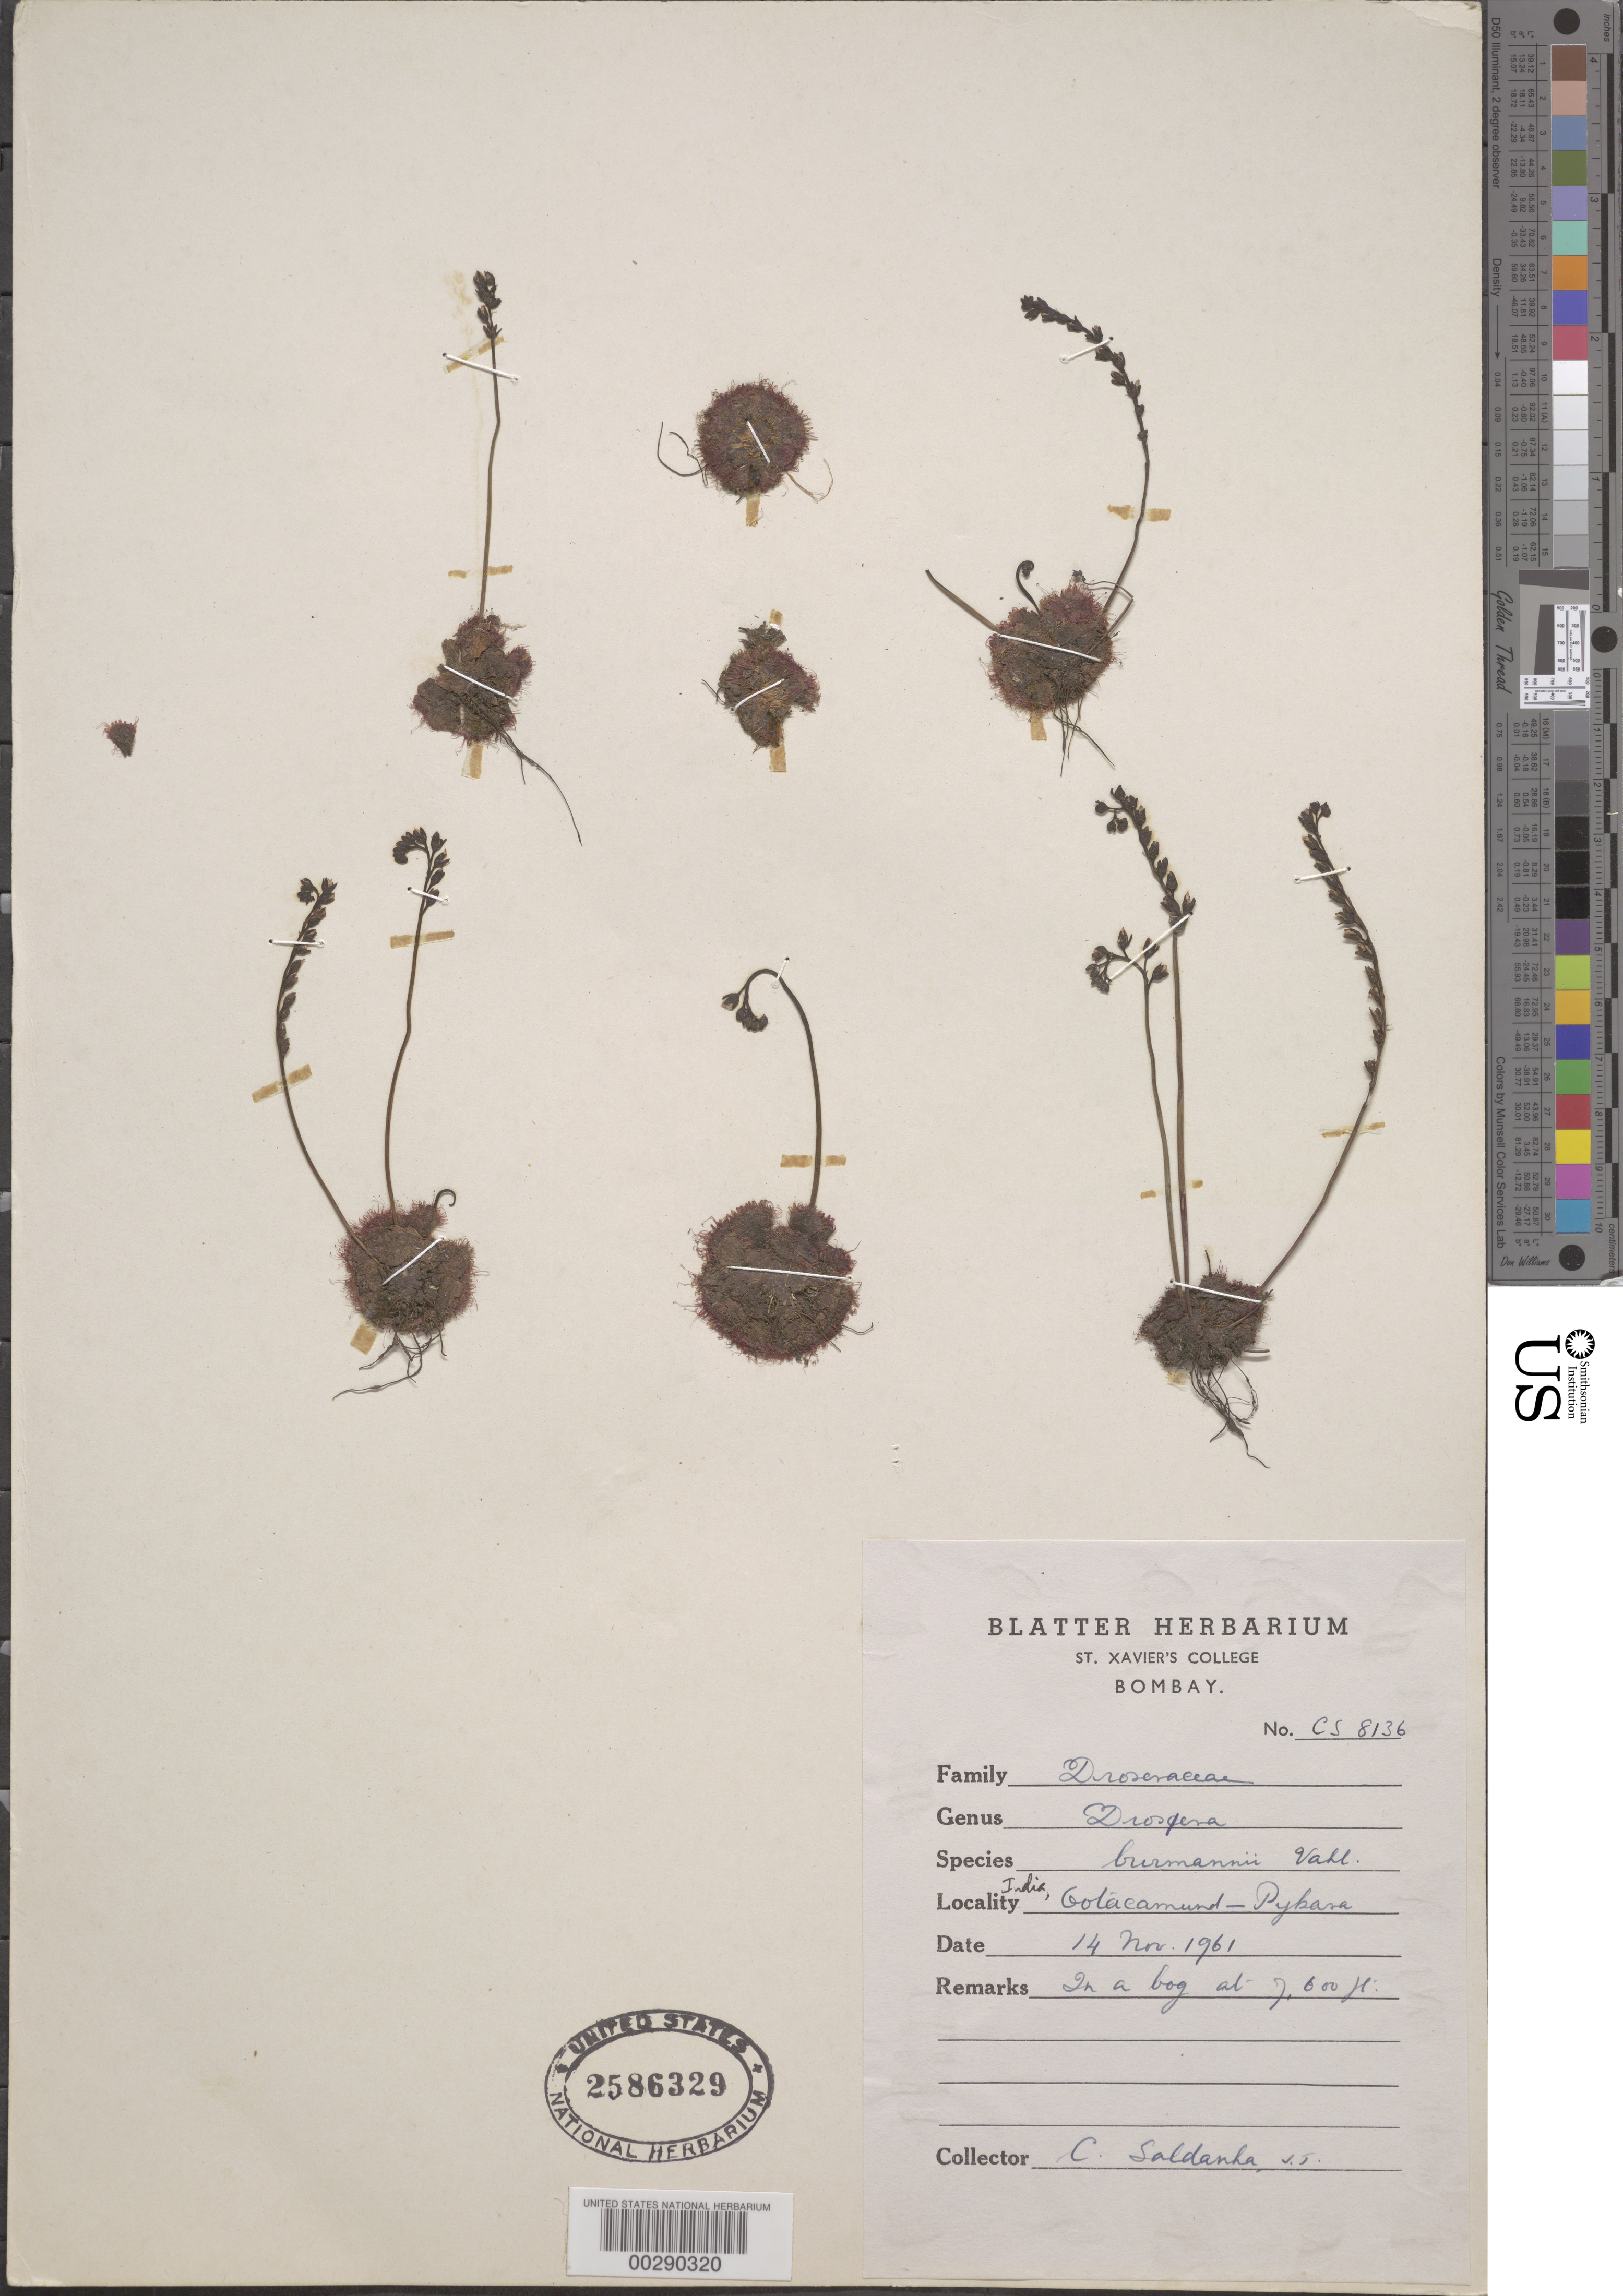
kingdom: Plantae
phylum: Tracheophyta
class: Magnoliopsida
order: Caryophyllales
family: Droseraceae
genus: Drosera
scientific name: Drosera burmannii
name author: Vahl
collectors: C. J. Saldanha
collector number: Cs 8136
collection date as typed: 14 Nov 1961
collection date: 1961-11-14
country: India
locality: Golacamund - pykara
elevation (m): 2316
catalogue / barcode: US 2586329